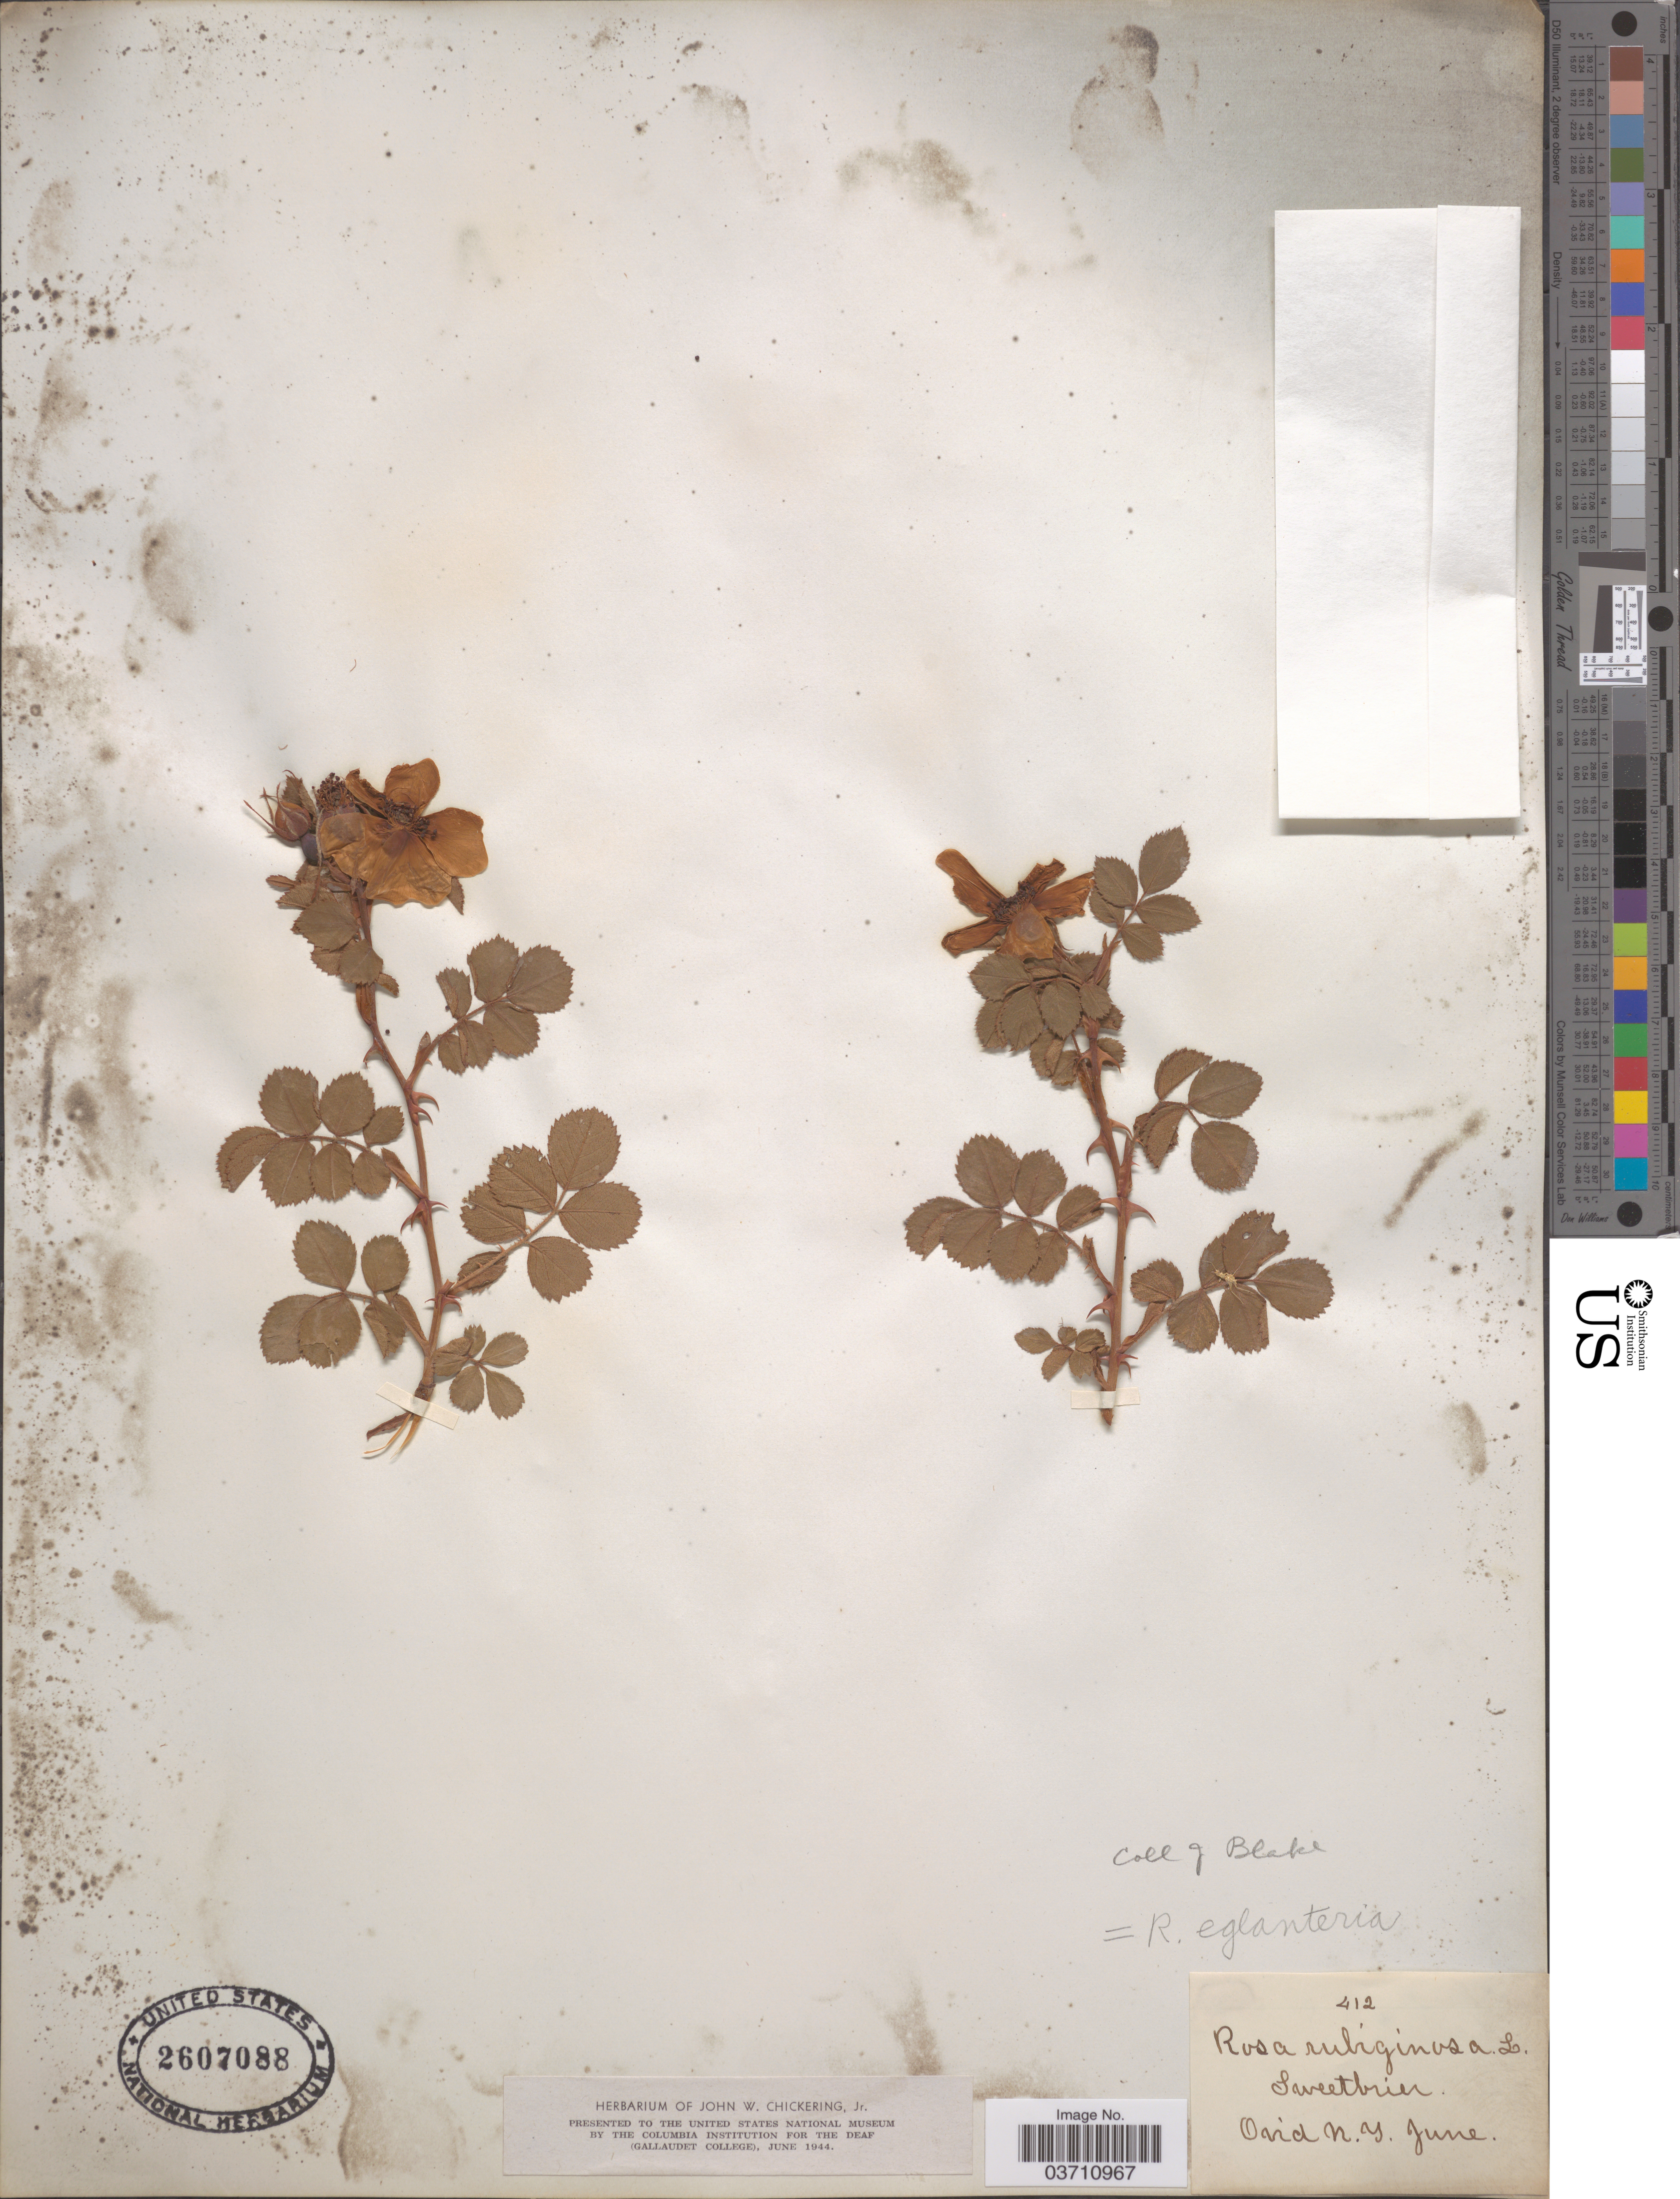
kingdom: Plantae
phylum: Tracheophyta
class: Magnoliopsida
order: Rosales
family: Rosaceae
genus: Rosa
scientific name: Rosa eglanteria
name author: L.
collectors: Ex herb. John W. Chickering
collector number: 412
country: United States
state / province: New York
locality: Ovid.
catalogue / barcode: US 2607088